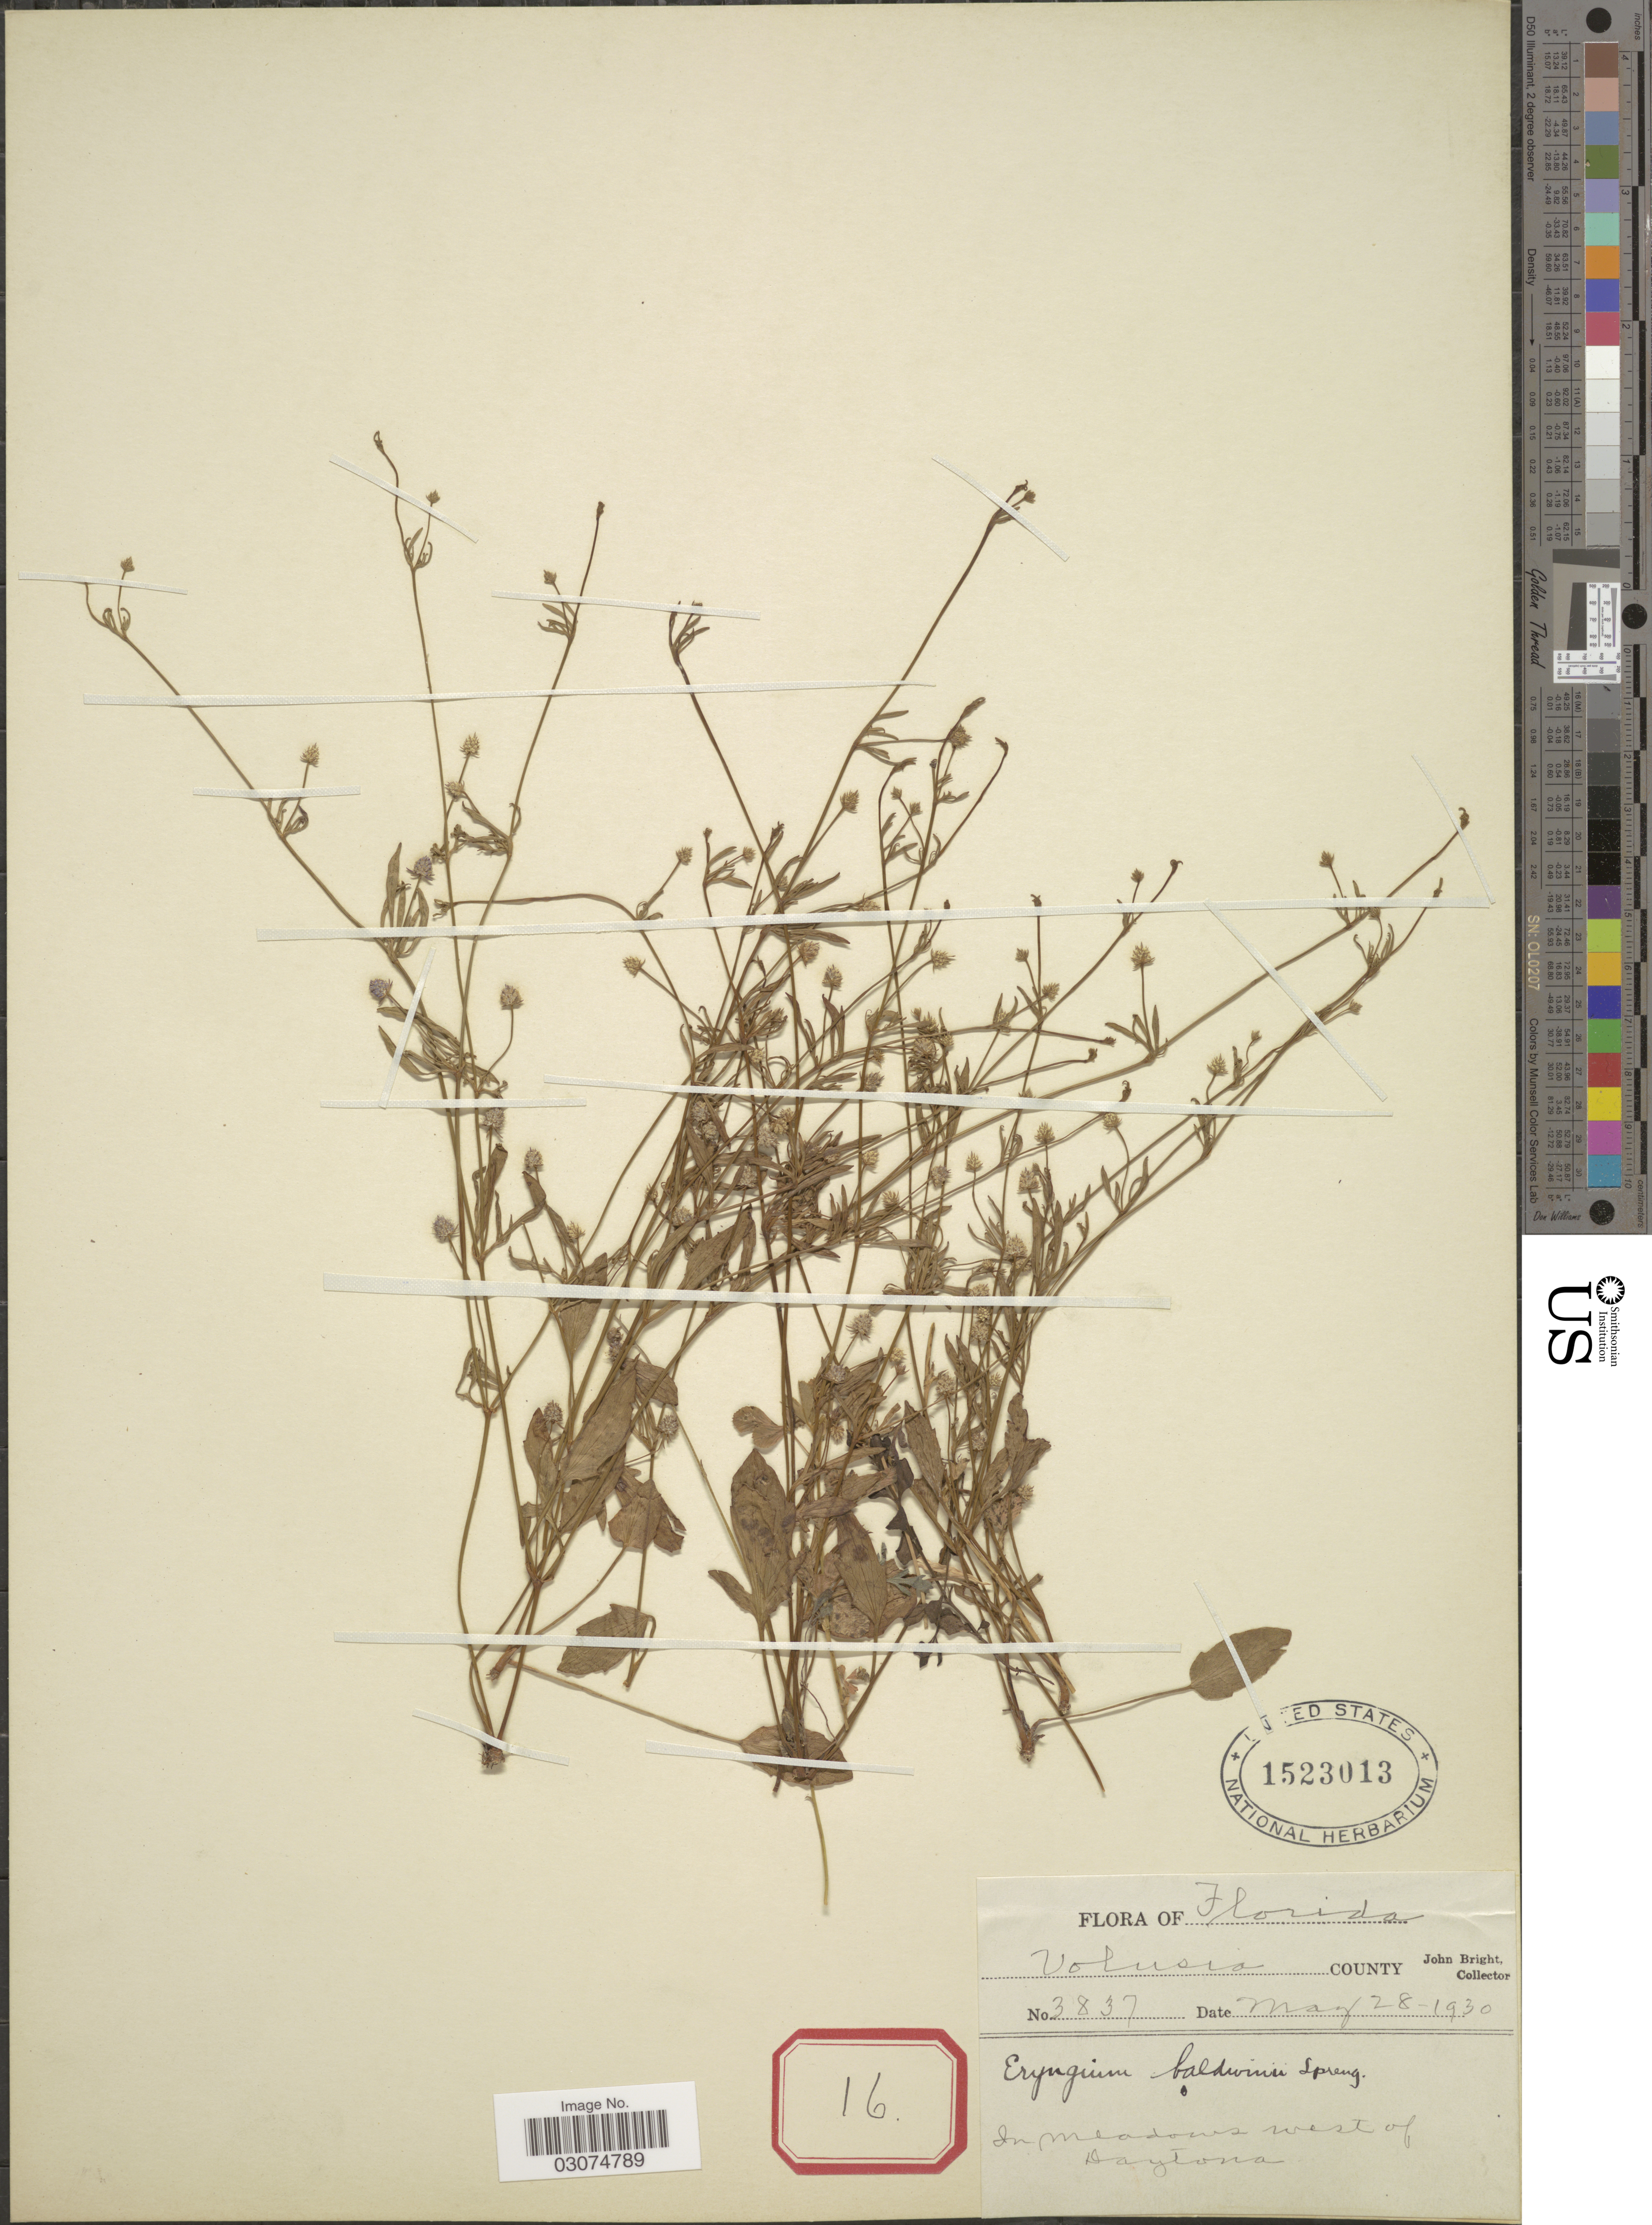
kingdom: Plantae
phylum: Tracheophyta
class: Magnoliopsida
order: Apiales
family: Apiaceae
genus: Eryngium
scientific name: Eryngium baldwinii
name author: Spreng.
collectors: J. Bright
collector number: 3837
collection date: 1930-05-28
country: United States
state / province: Florida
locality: Volusia County. In meadows west of Daytona.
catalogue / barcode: US 1523013